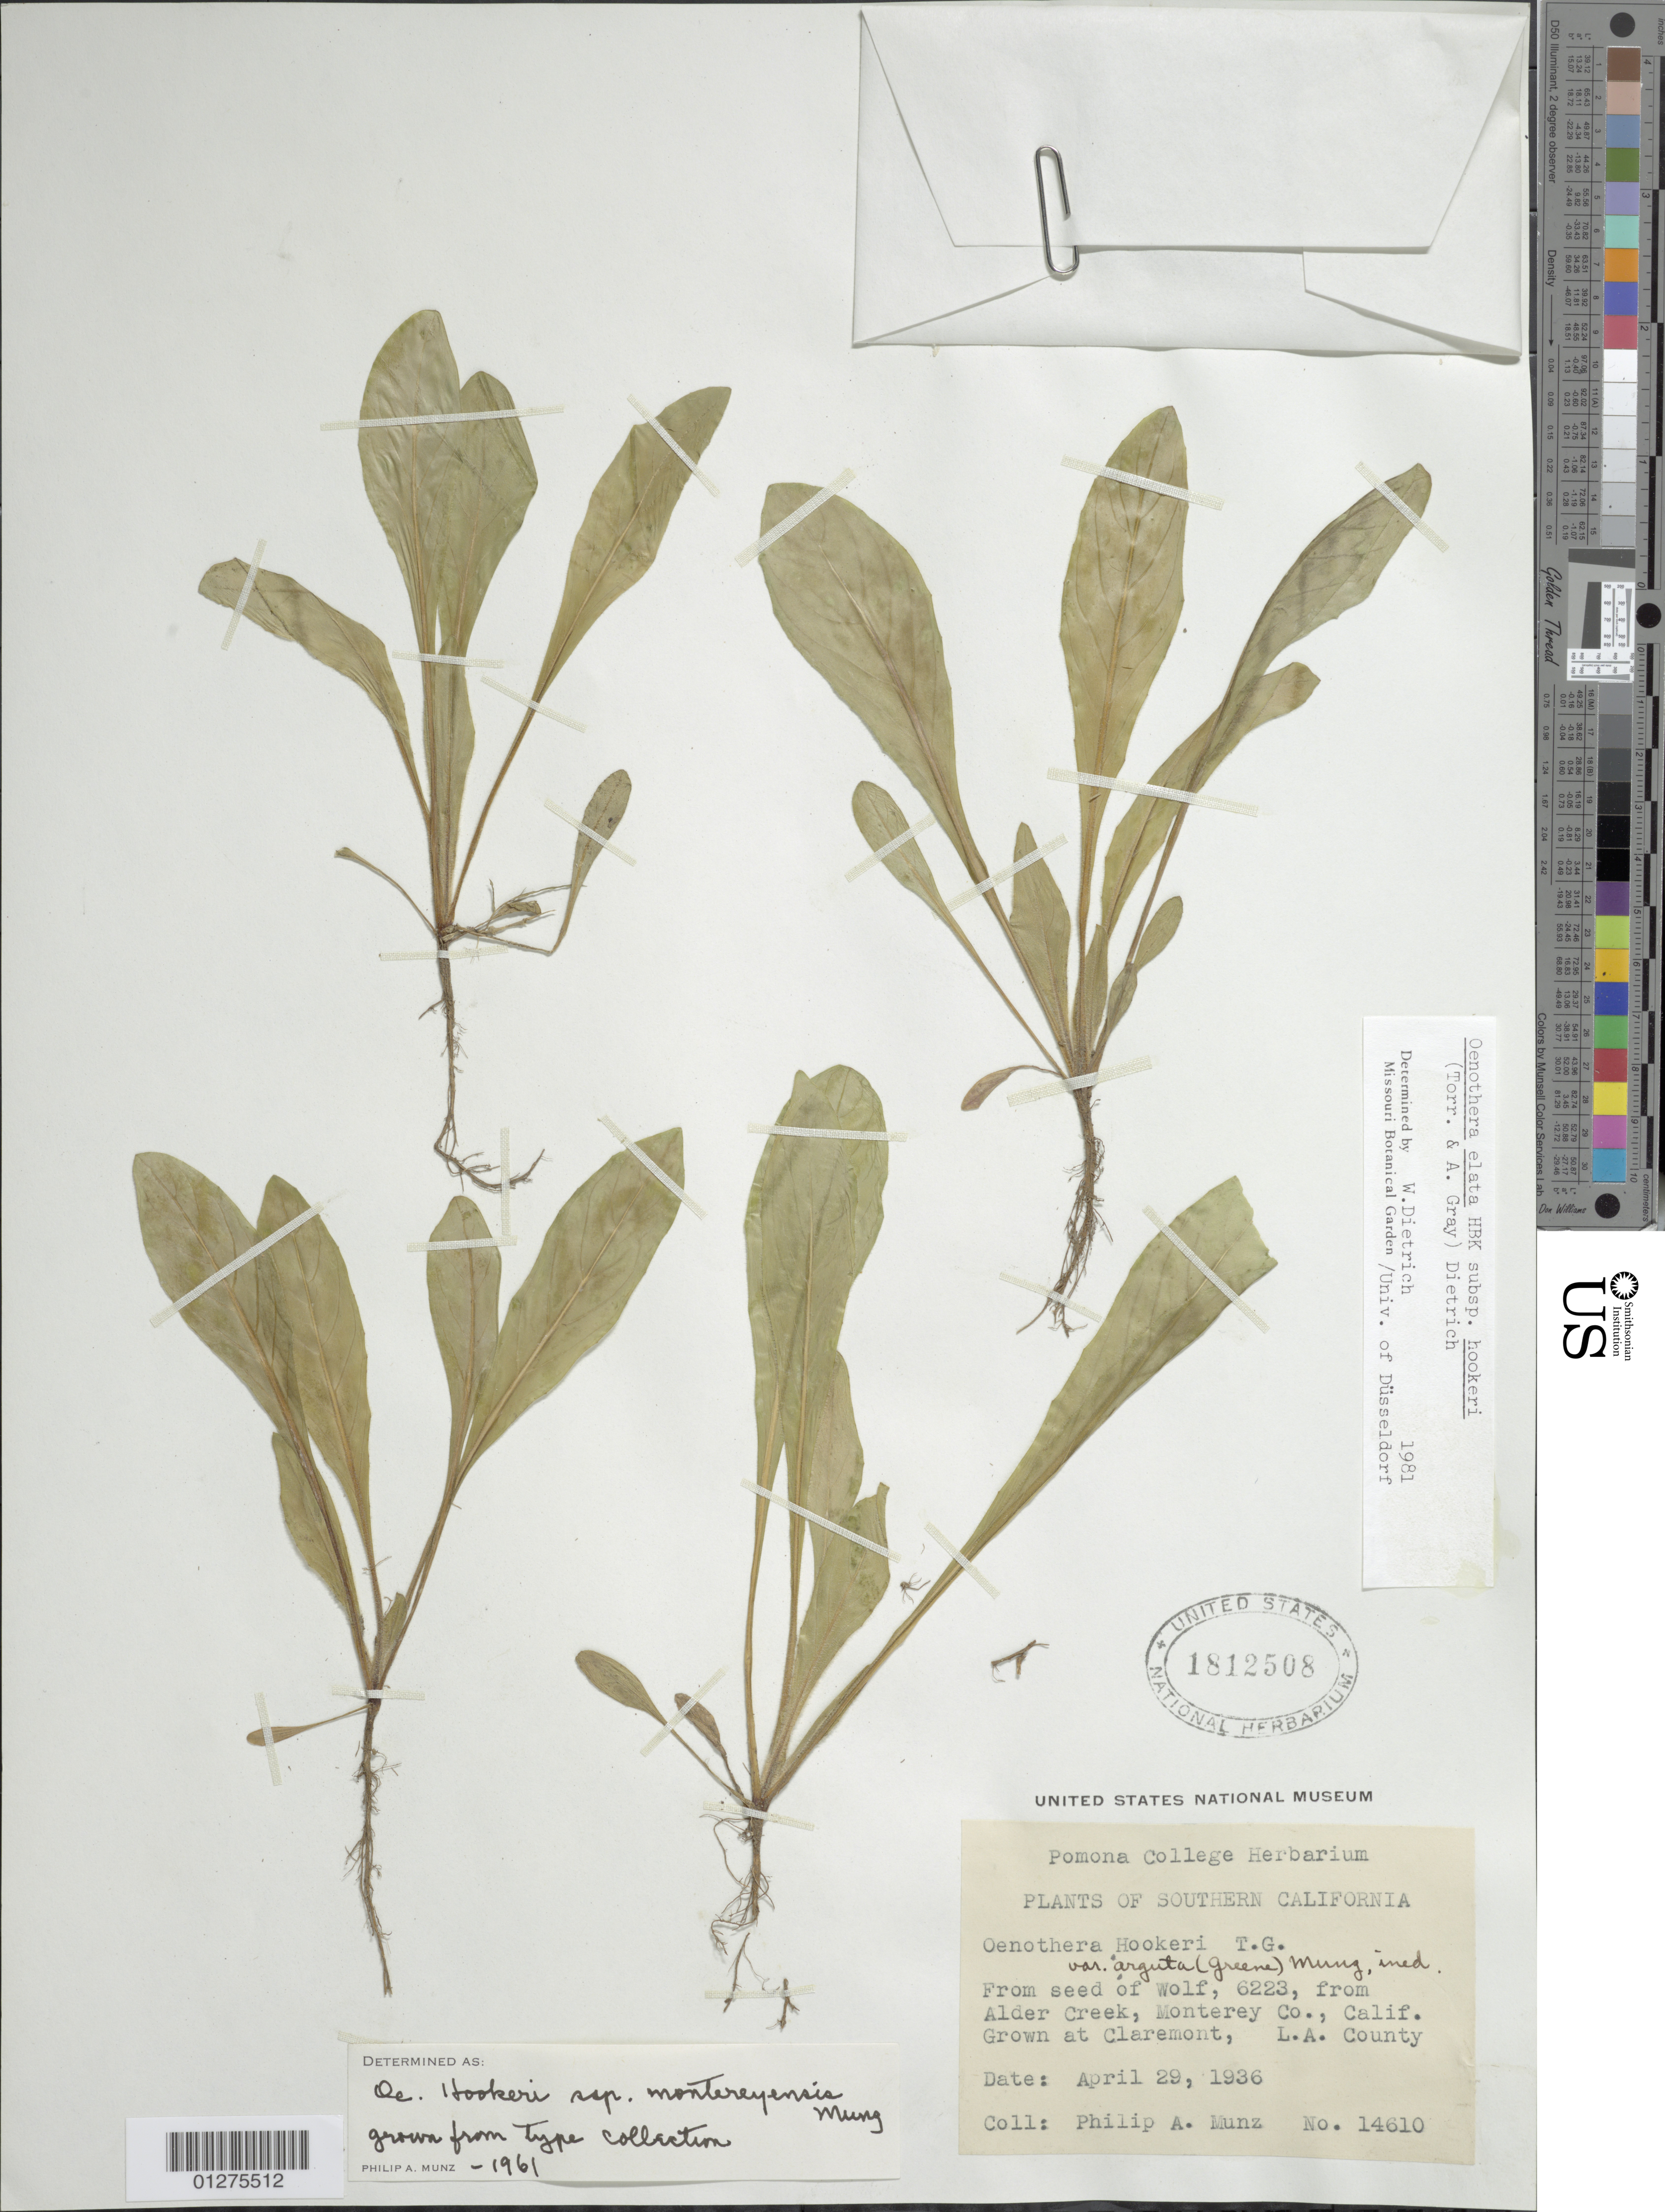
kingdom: Plantae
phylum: Tracheophyta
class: Magnoliopsida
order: Myrtales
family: Onagraceae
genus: Oenothera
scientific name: Oenothera elata subsp. hookeri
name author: (Torr. & A. Gray) W. Dietr. & W.L. Wagner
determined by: Dietrich, W.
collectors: P. A. Munz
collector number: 14610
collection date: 1936-04-29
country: United States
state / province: California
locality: Pomona College, Claremont.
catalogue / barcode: US 1812508